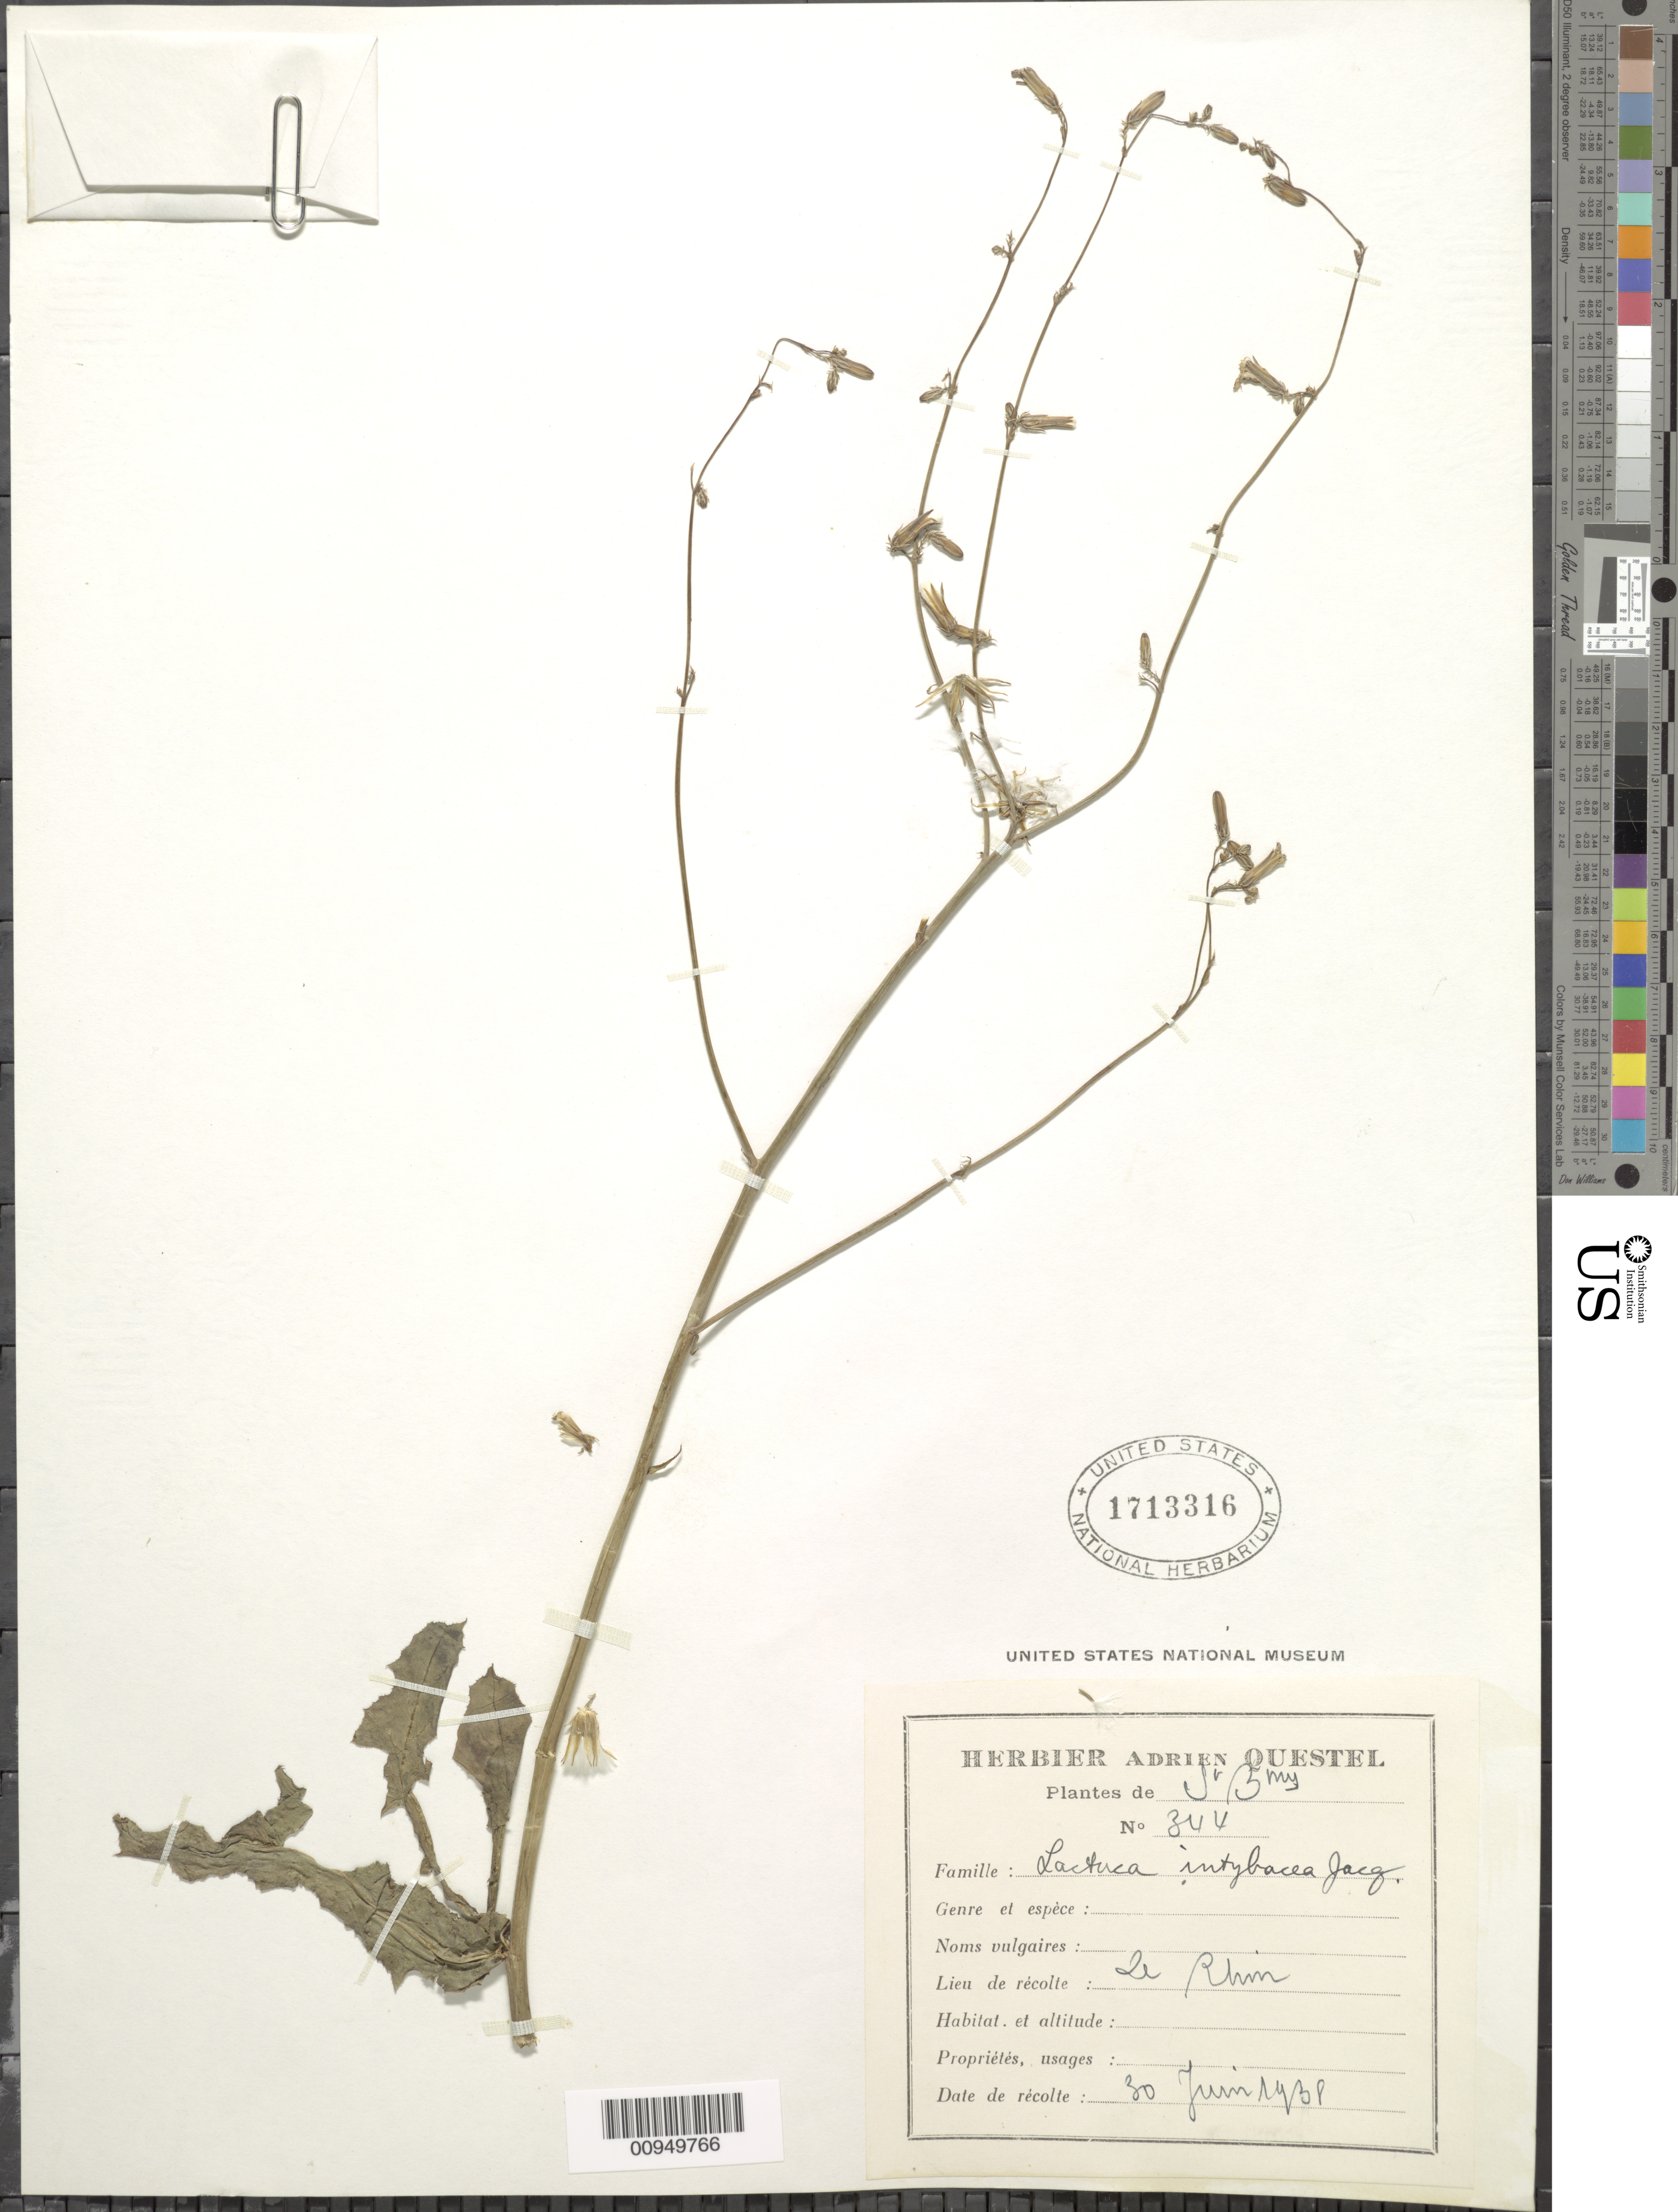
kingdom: Plantae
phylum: Tracheophyta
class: Magnoliopsida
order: Asterales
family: Asteraceae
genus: Launaea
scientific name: Launaea intybacea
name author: (Jacq.) Beauverd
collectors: A. Questel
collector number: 344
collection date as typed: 30 Jun 1938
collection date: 1938-06-30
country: Saint Barthélemy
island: St. Barthélemy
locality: Le Rhim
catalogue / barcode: US 1713316